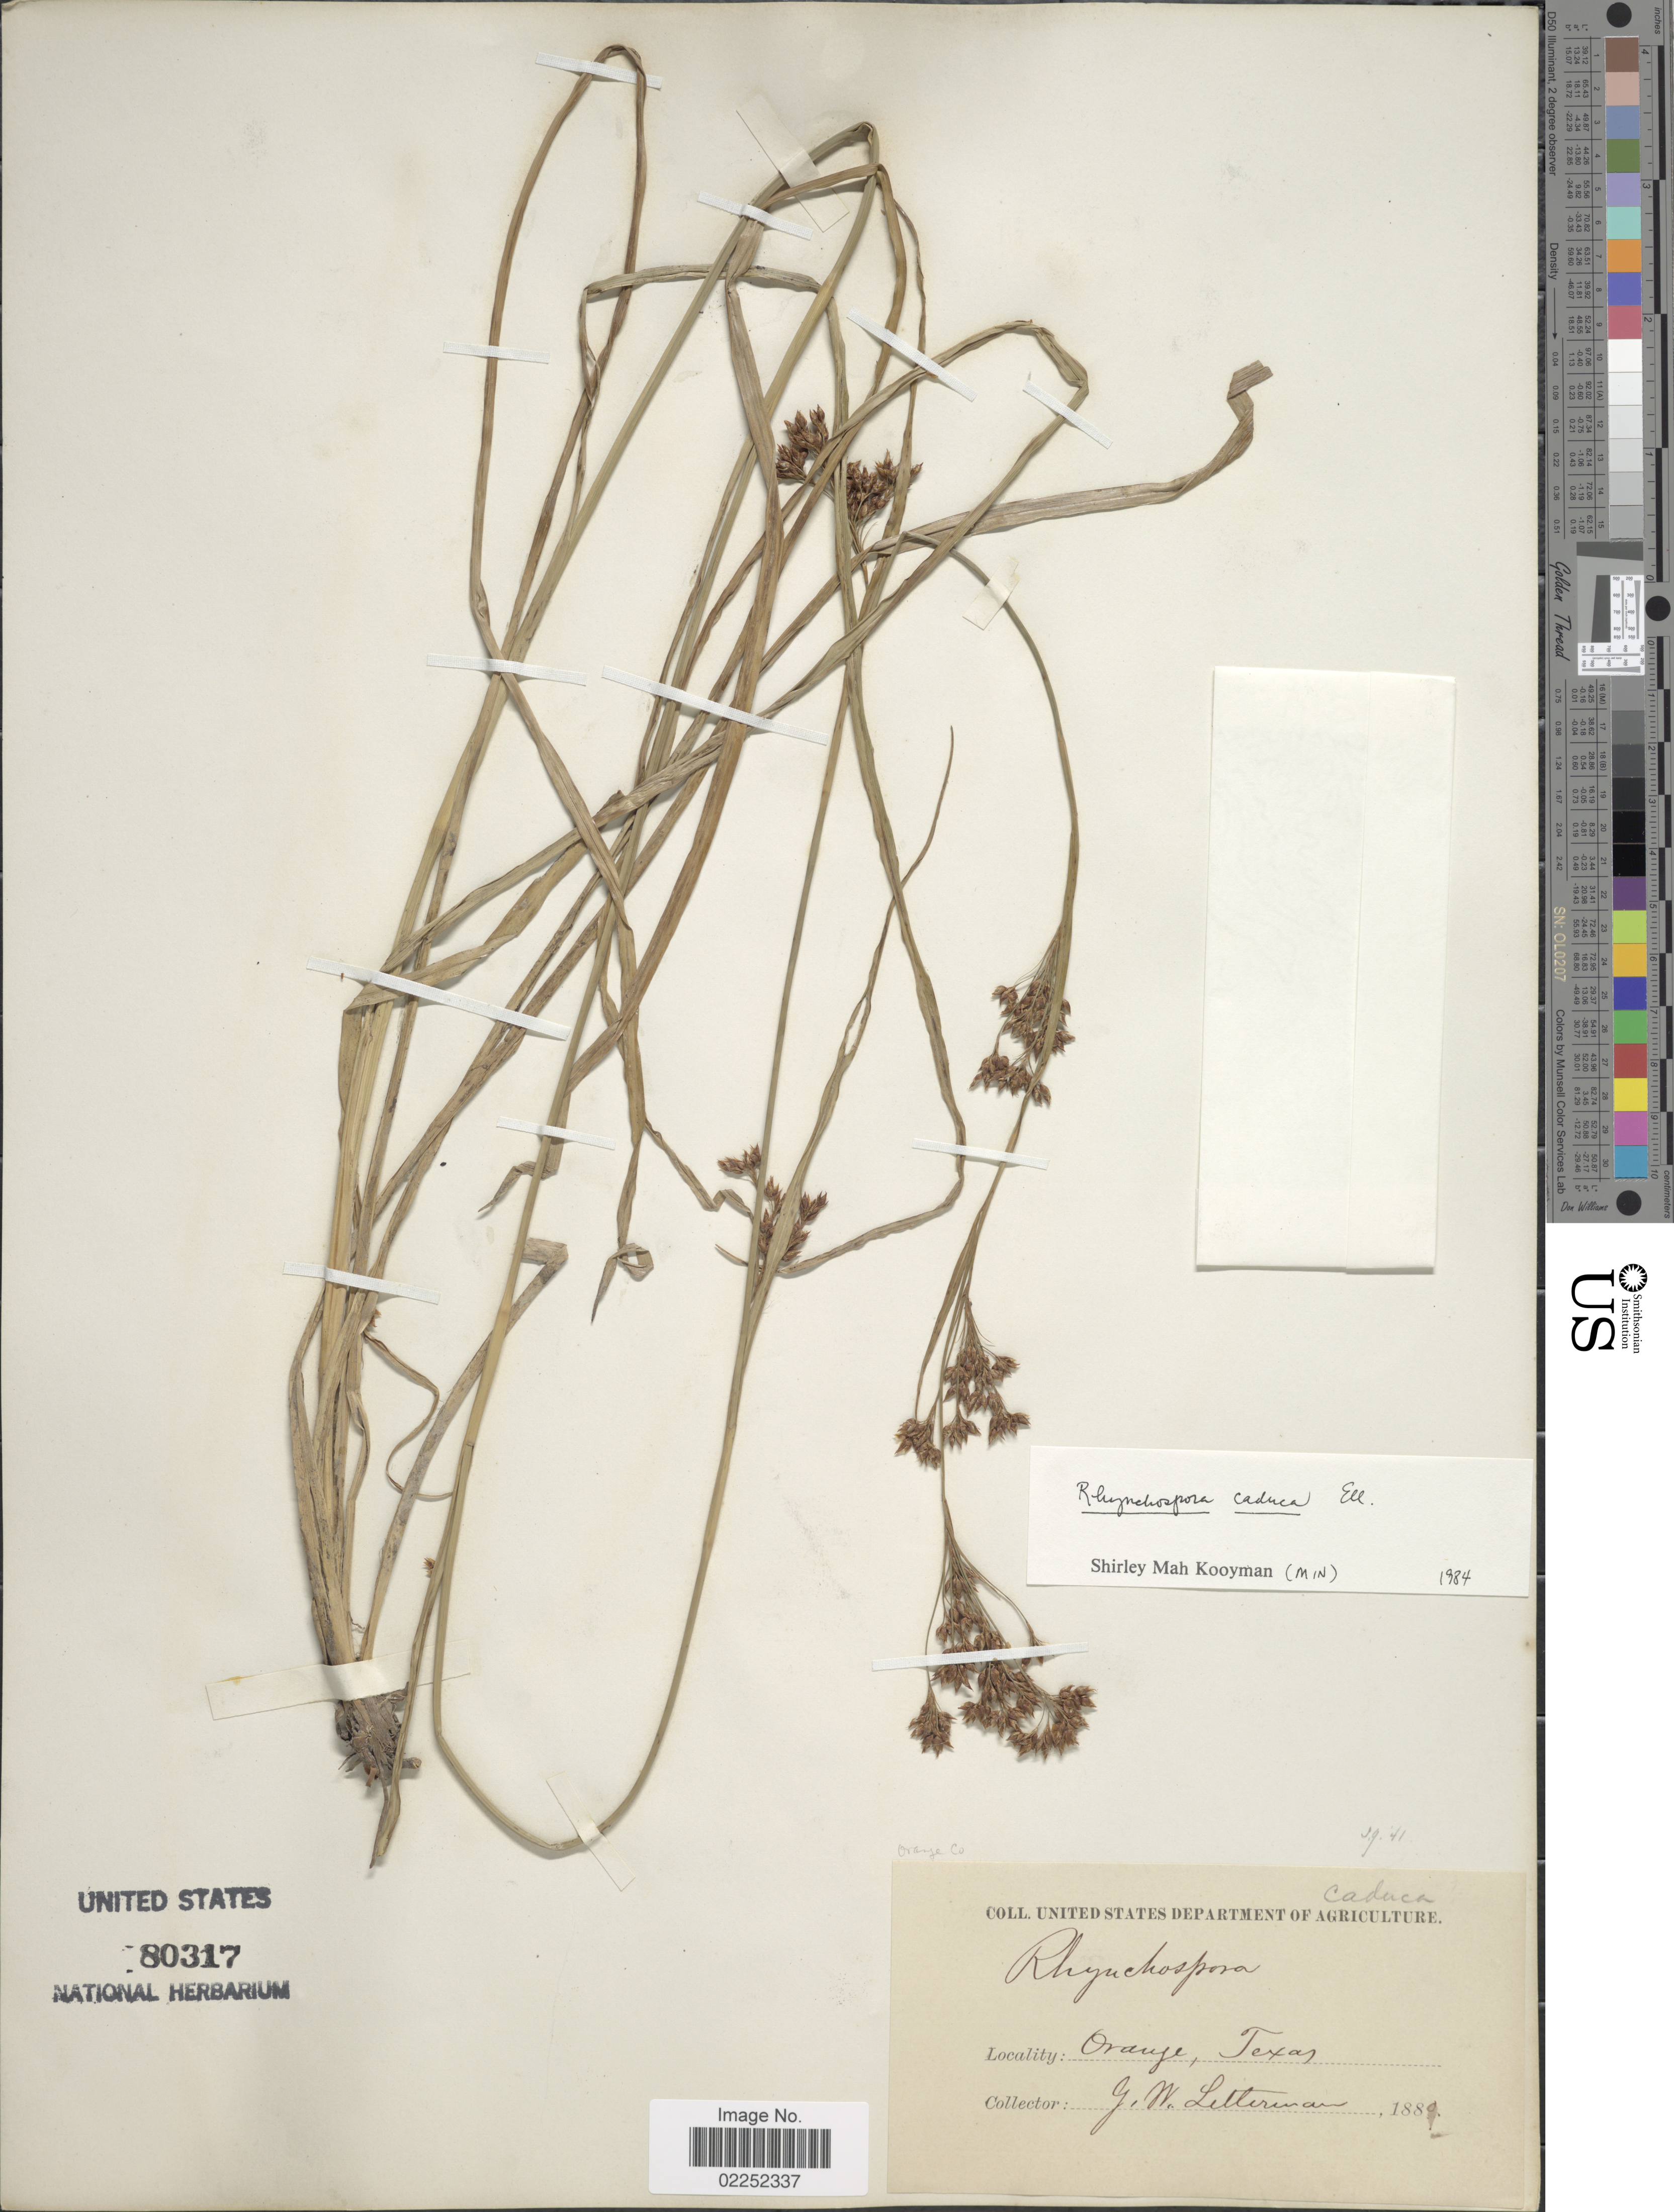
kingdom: Plantae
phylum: Tracheophyta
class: Liliopsida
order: Poales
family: Cyperaceae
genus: Rhynchospora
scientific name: Rhynchospora caduca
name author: Elliott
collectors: G. W. Letterman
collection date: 1880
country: United States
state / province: Texas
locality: Orange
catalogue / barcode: US 80317